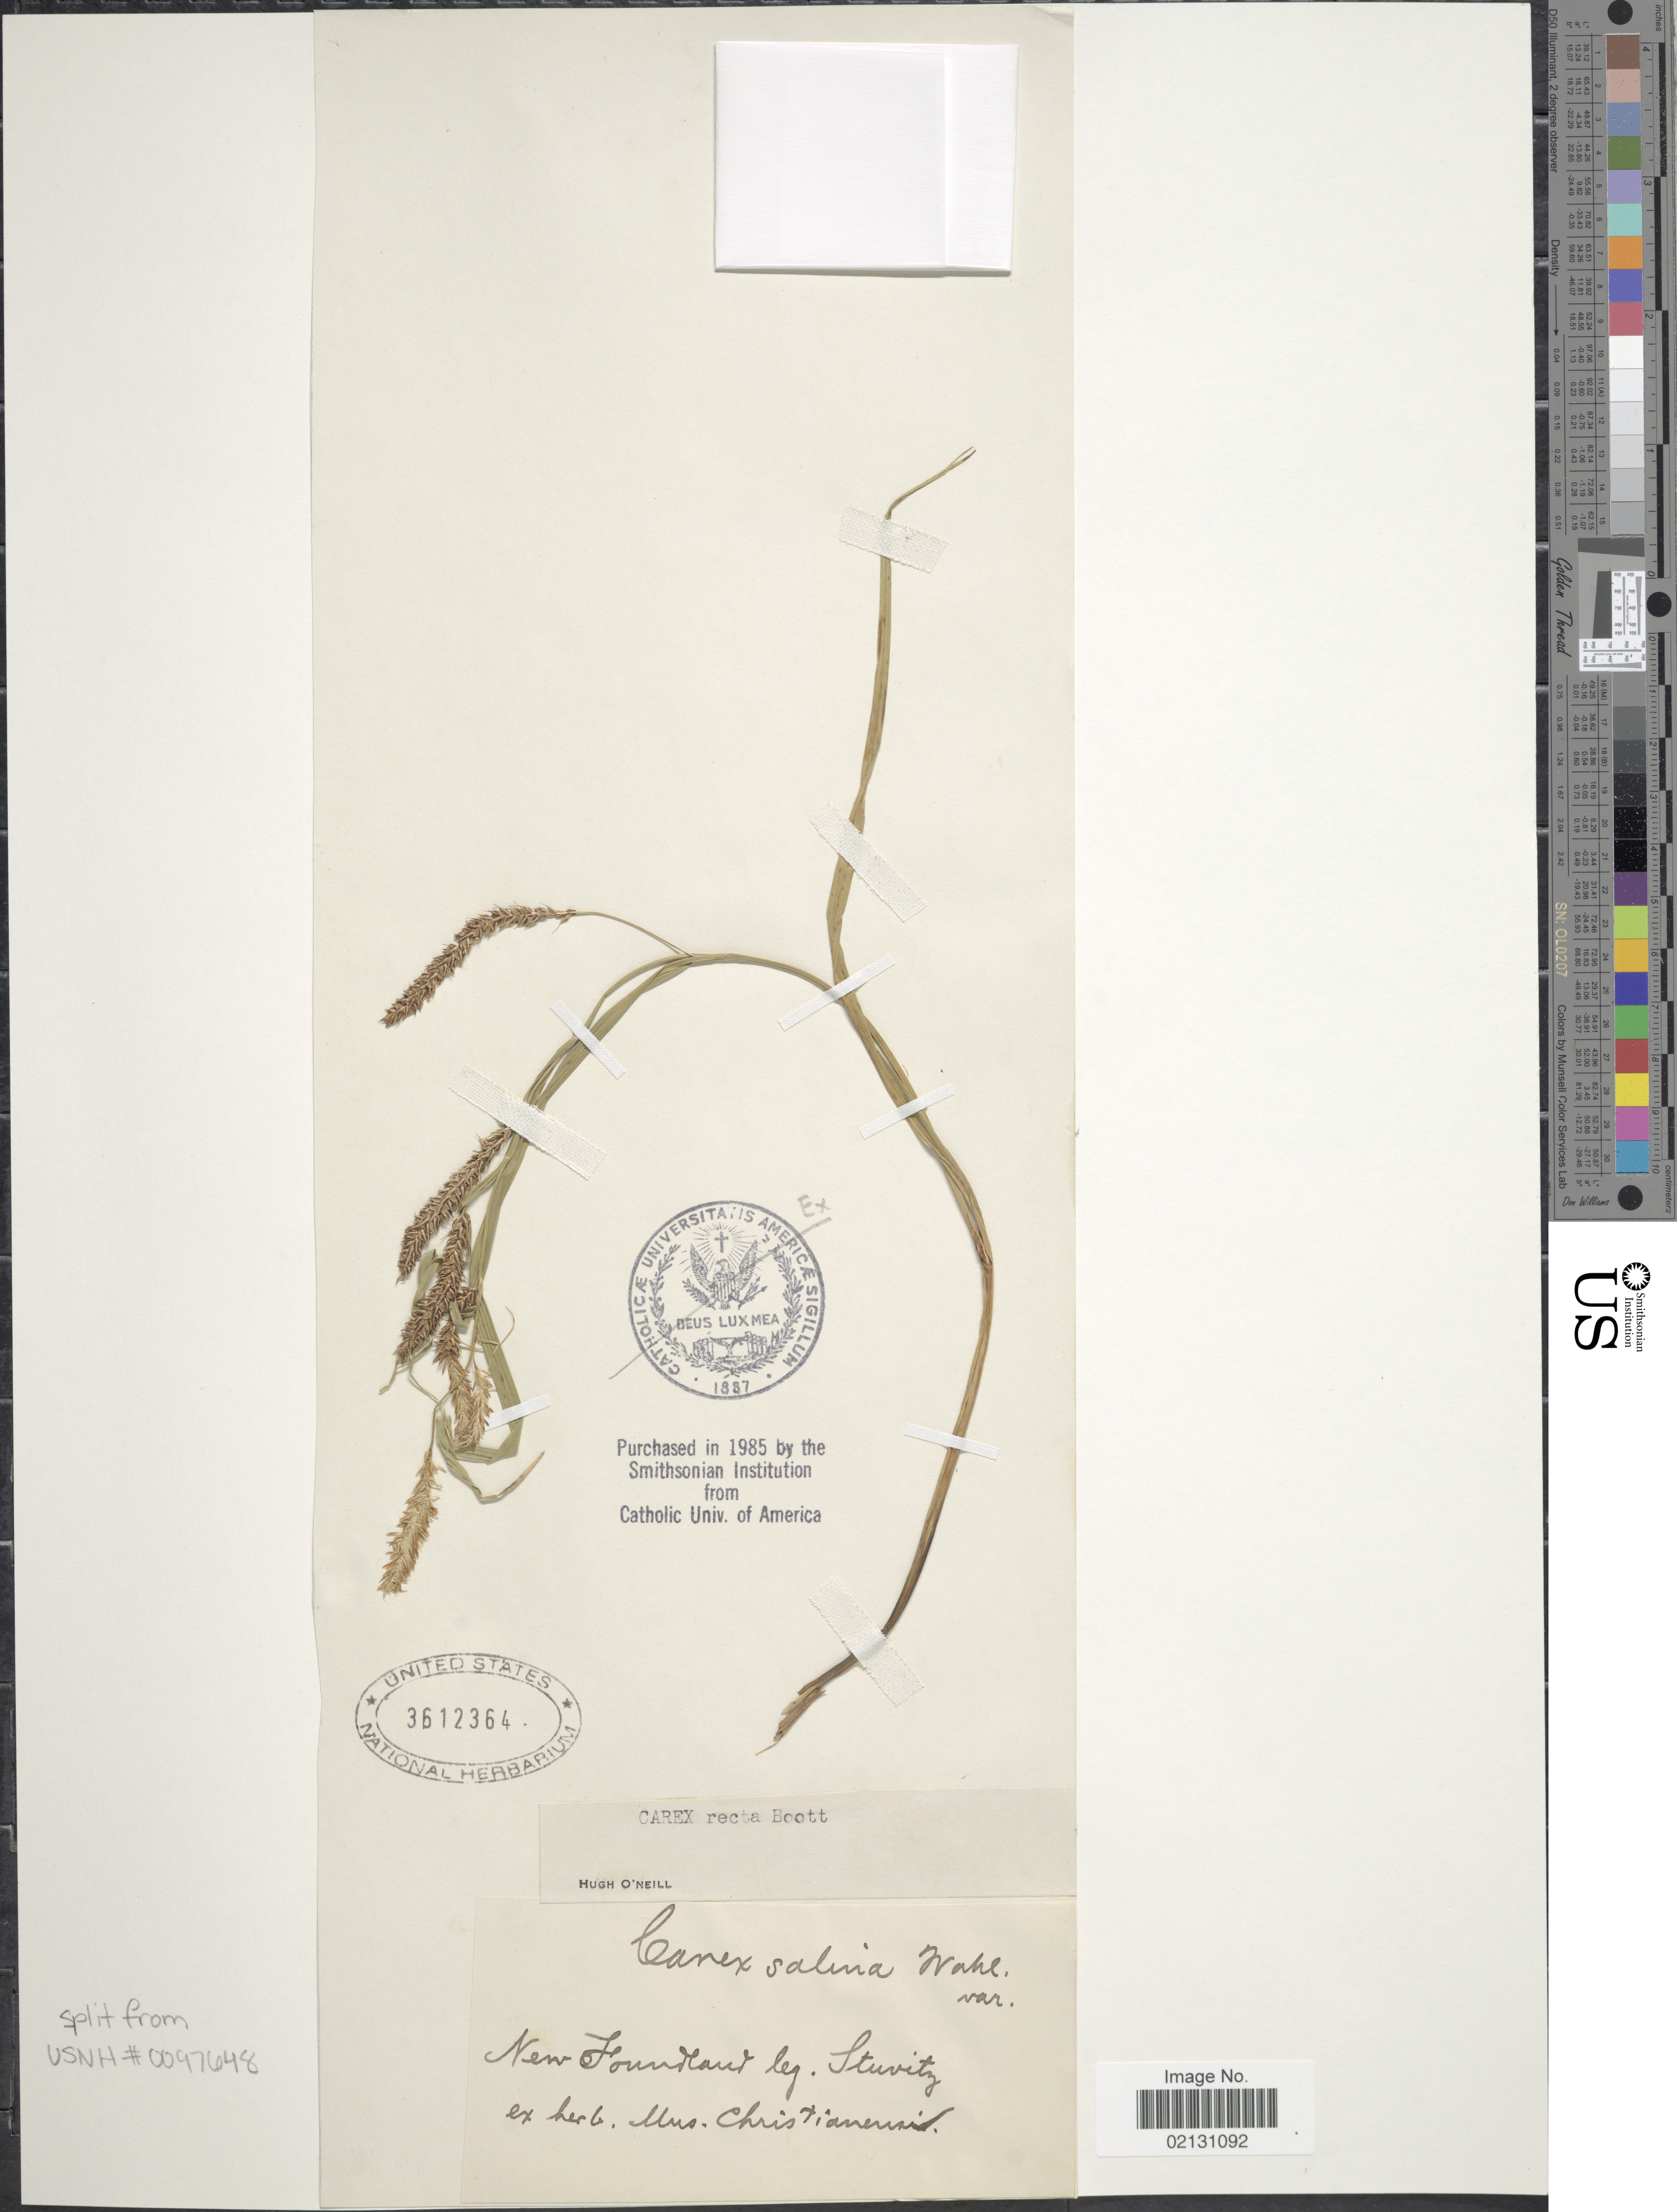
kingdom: Plantae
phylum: Tracheophyta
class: Liliopsida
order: Poales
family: Cyperaceae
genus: Carex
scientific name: Carex recta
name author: Boott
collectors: Stuvitz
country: Canada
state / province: Newfoundland and Labrador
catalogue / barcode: US 3612364